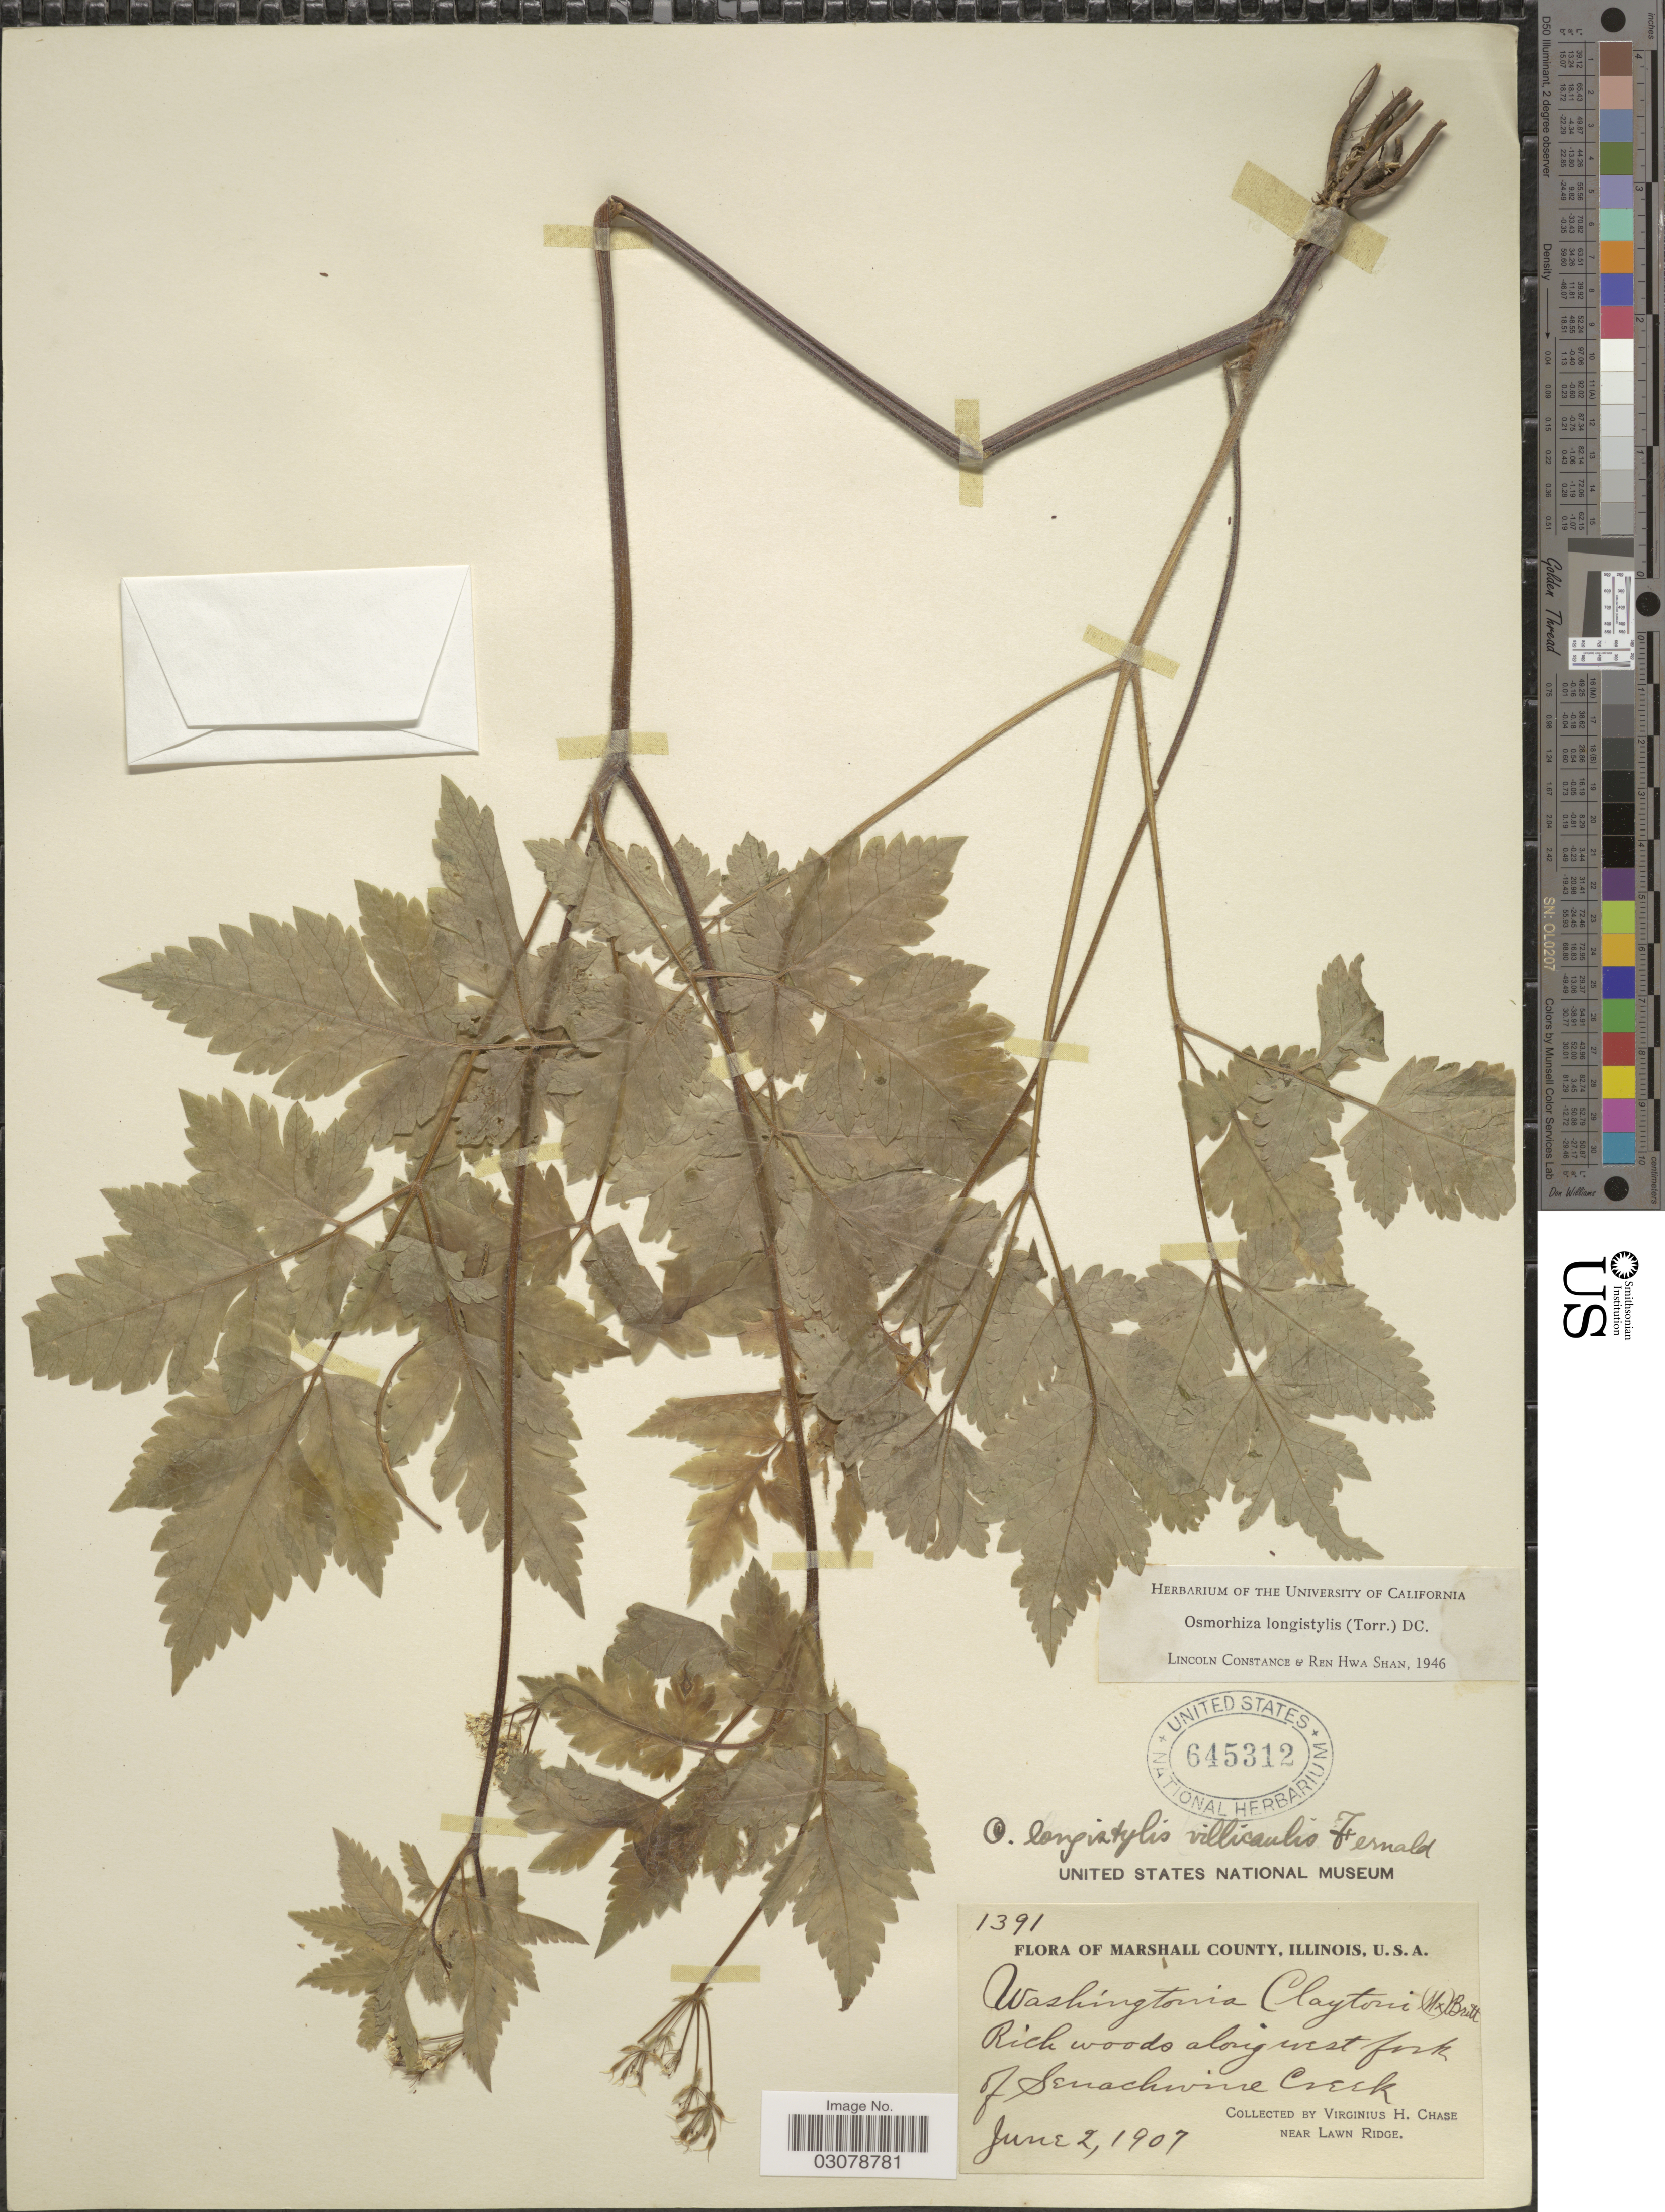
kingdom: Plantae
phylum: Tracheophyta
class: Magnoliopsida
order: Apiales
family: Apiaceae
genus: Osmorhiza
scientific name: Osmorhiza longistylis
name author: (Torr.) DC.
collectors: V. H. Chase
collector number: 1391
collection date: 1907-06-02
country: United States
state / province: Illinois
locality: Marshall County, Rich woods along west fork of Senachwine Creek.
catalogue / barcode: US 645312